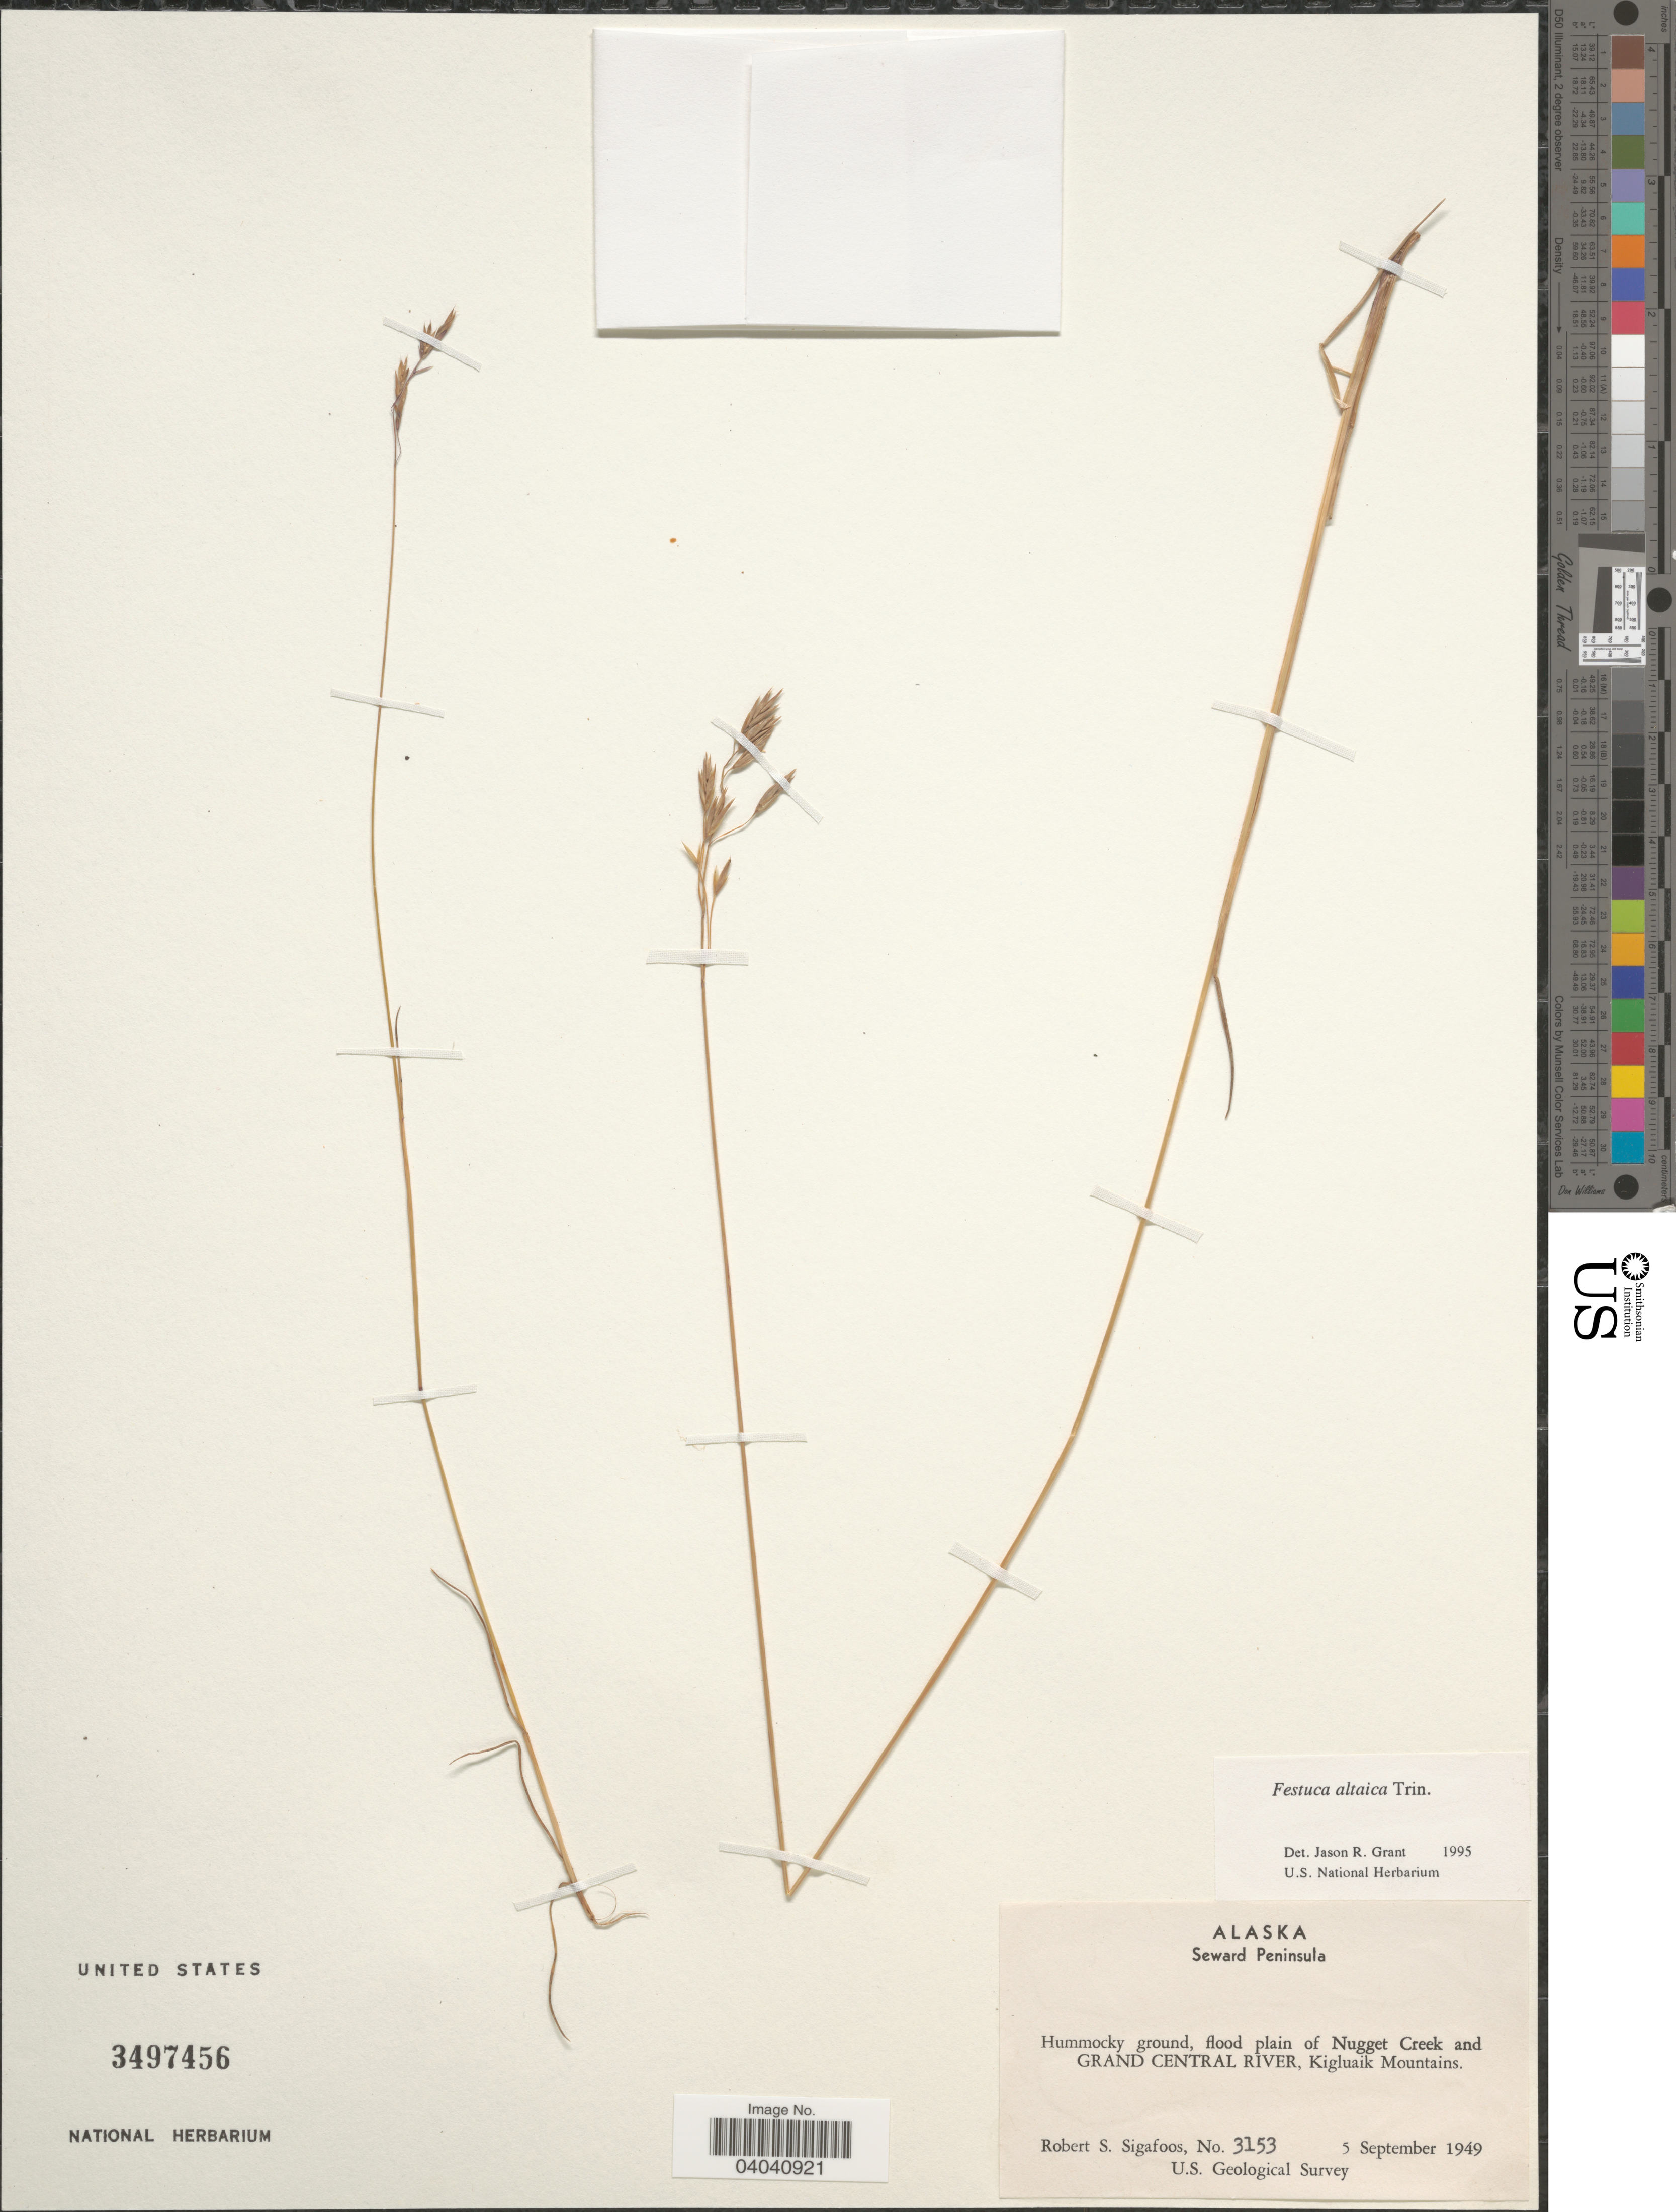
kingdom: Plantae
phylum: Tracheophyta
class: Liliopsida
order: Poales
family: Poaceae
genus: Festuca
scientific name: Festuca altaica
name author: Trin.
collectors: R. Sigafoos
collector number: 3153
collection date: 1949-09-05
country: United States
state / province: Alaska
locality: Seward Peninsula. Hummocky ground, flood plain of Nugget Creek and Grand Central River, Kigluaik Mountains.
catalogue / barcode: US 3497456